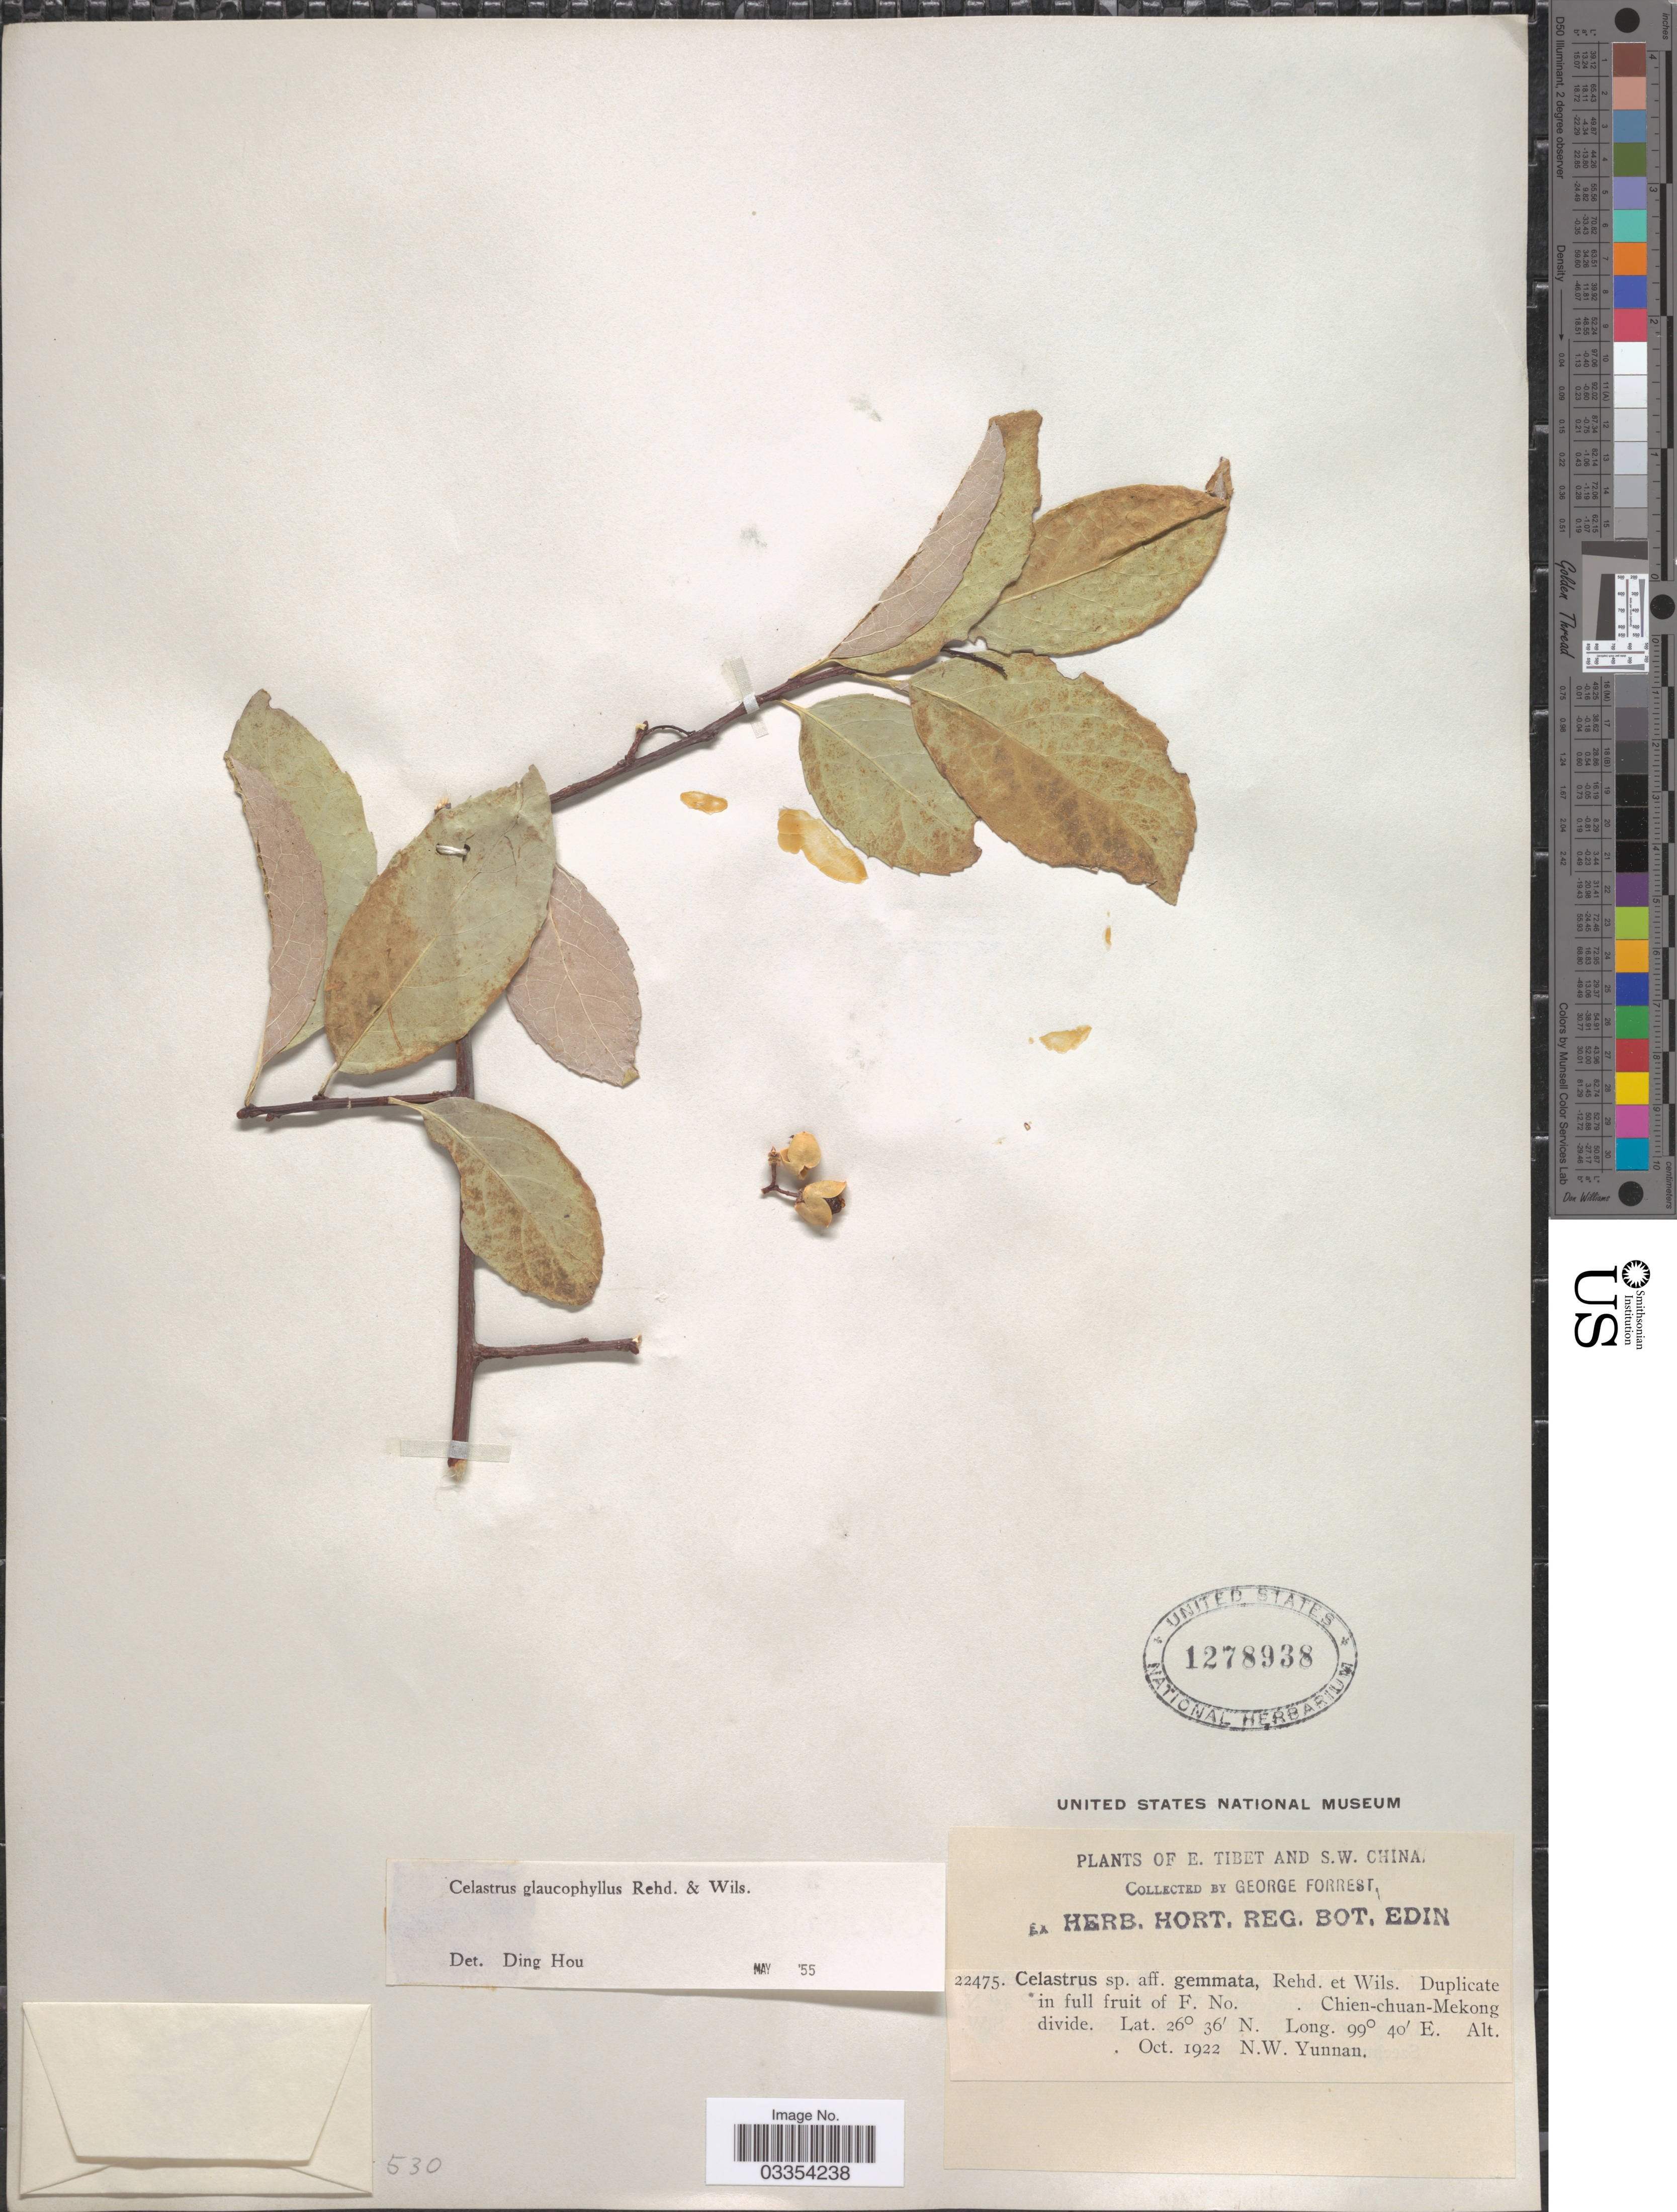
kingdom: Plantae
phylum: Tracheophyta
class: Magnoliopsida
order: Celastrales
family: Celastraceae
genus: Celastrus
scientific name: Celastrus glaucophyllus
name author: Rehder & E.H. Wilson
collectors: G. Forrest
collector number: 22475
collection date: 1922-10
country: China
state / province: Yunnan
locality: E. Tibet and S.W. China. Chien-chuan-Mekong divide. N.W. Yunnan.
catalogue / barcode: US 1278938